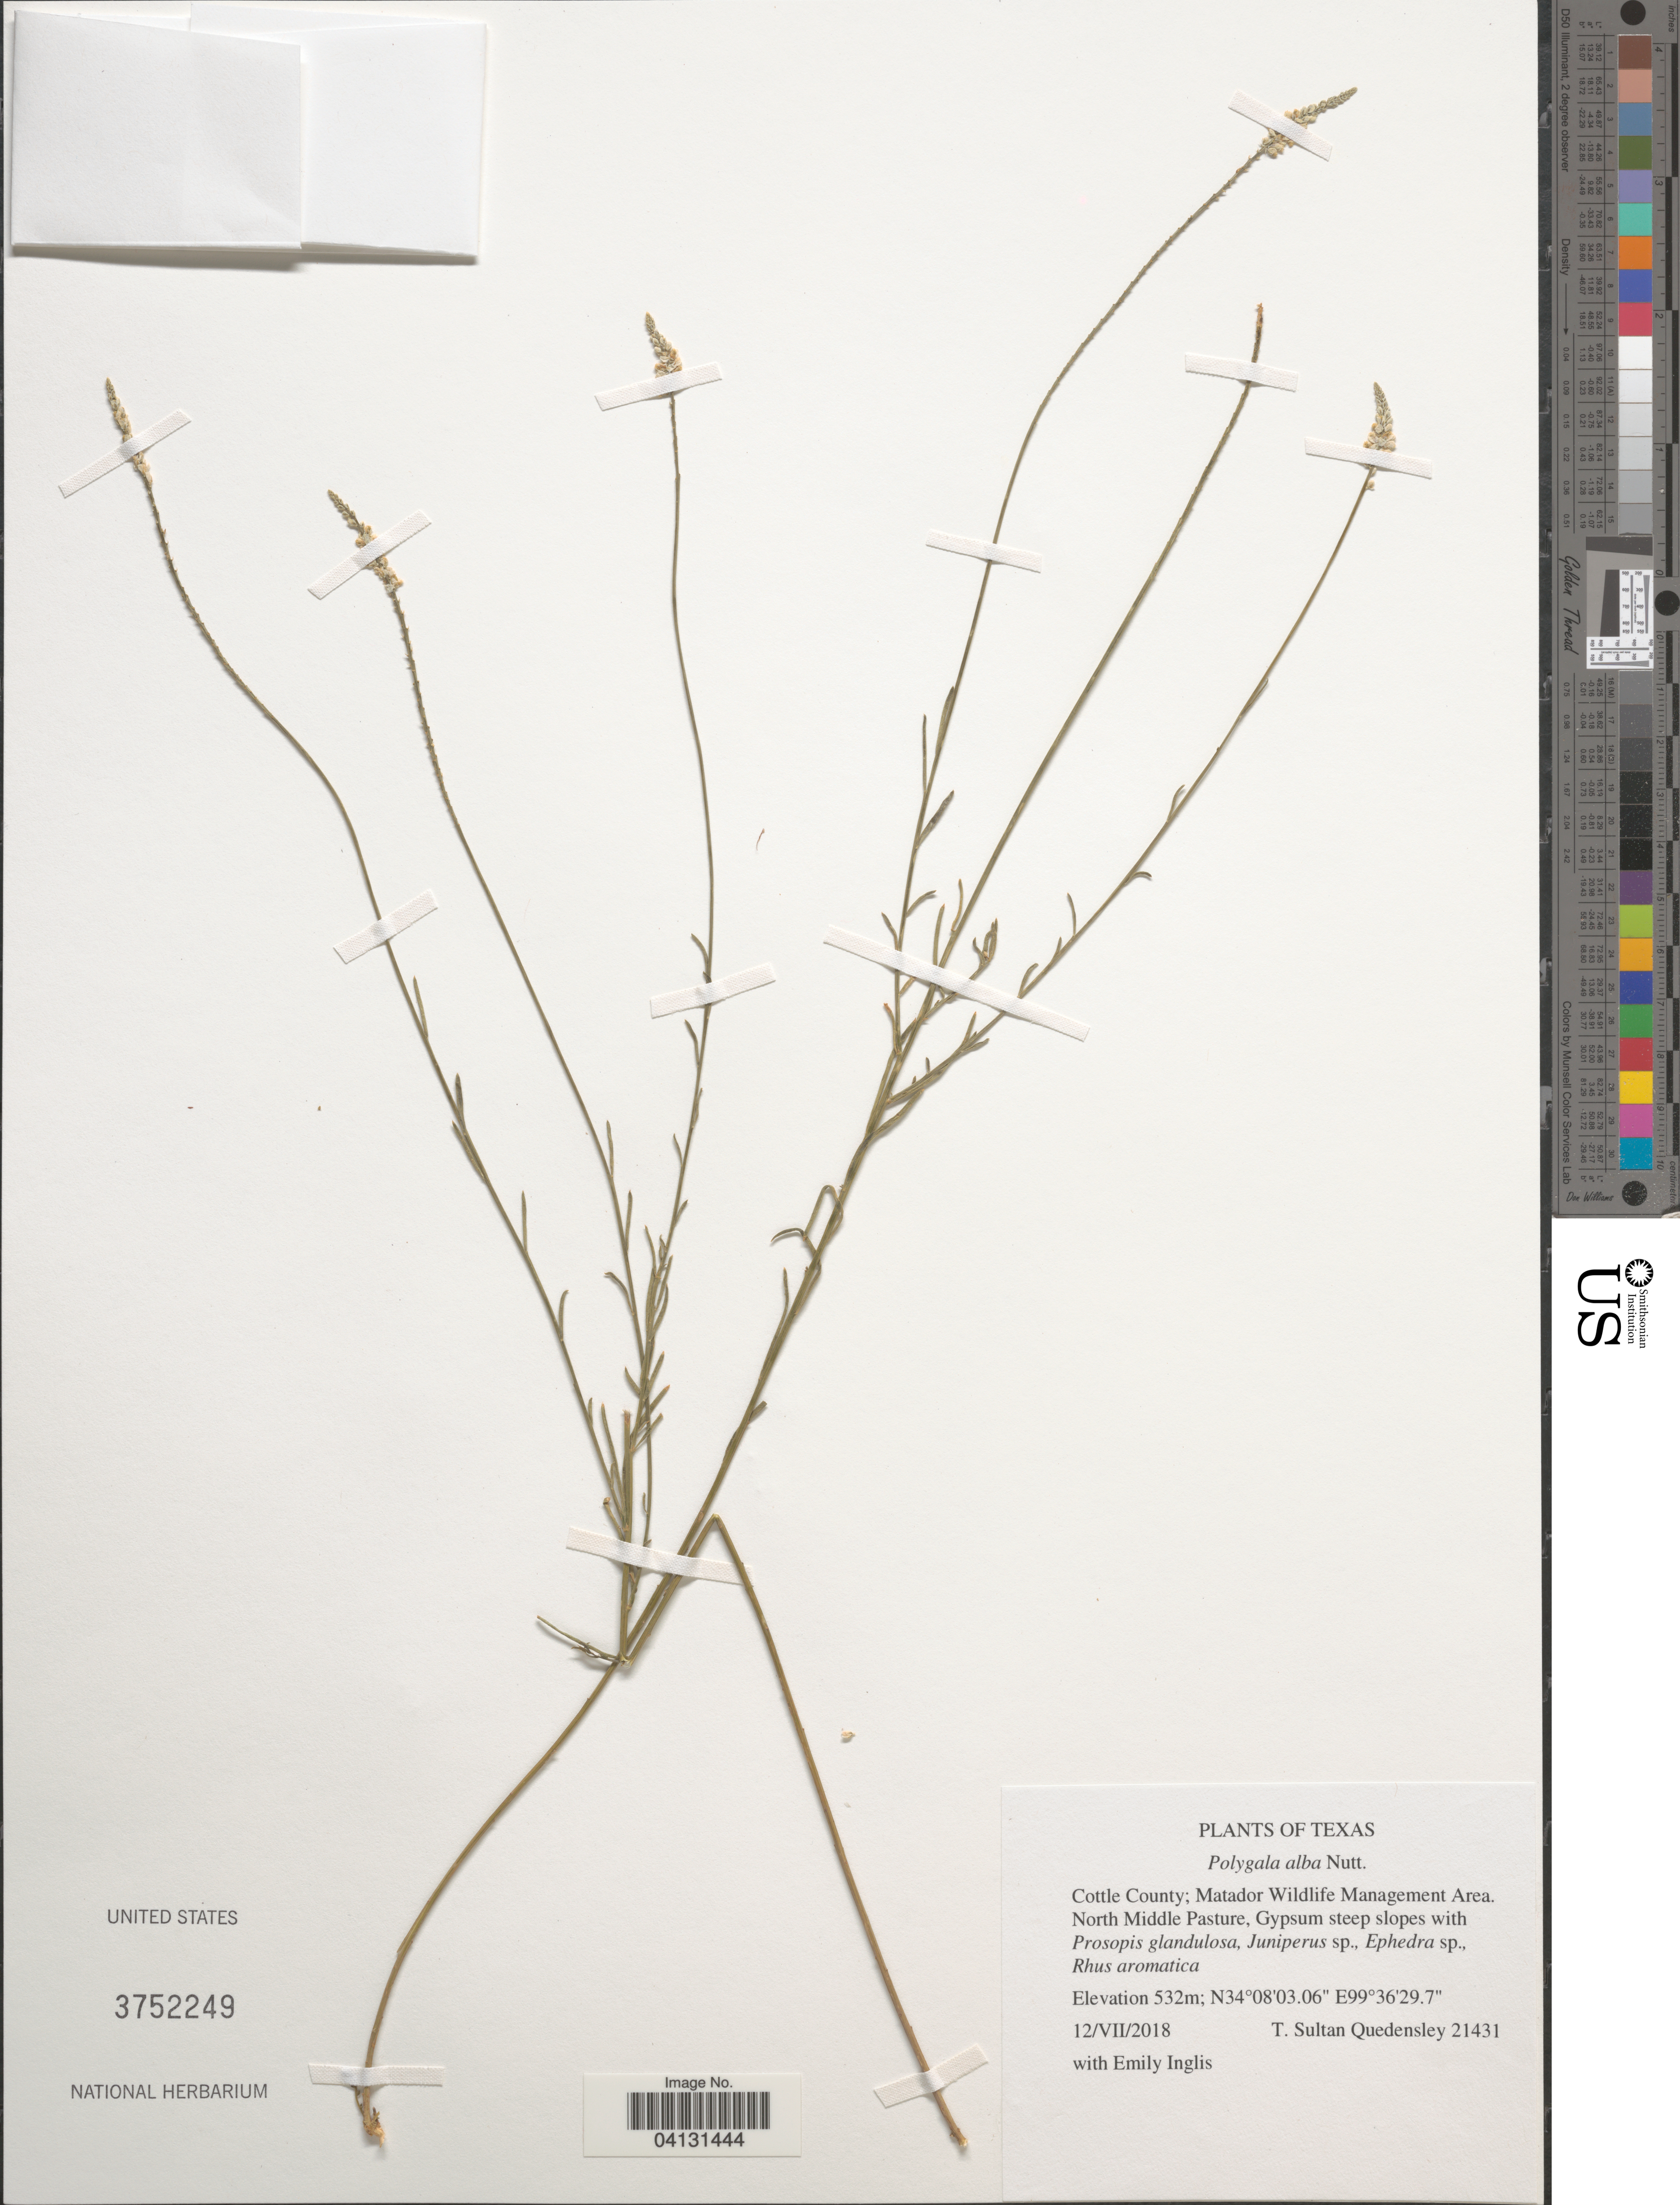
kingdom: Plantae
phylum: Tracheophyta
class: Magnoliopsida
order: Fabales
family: Polygalaceae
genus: Polygala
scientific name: Polygala alba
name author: Nutt.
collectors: T. S. Quedensley & E. Inglis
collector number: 21431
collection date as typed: Transcribed d/m/y: 12/7/2018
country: United States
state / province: Texas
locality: Cottle County; Matador Wildlife Management Area. North Middle Pasture.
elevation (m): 532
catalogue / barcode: US 3752249